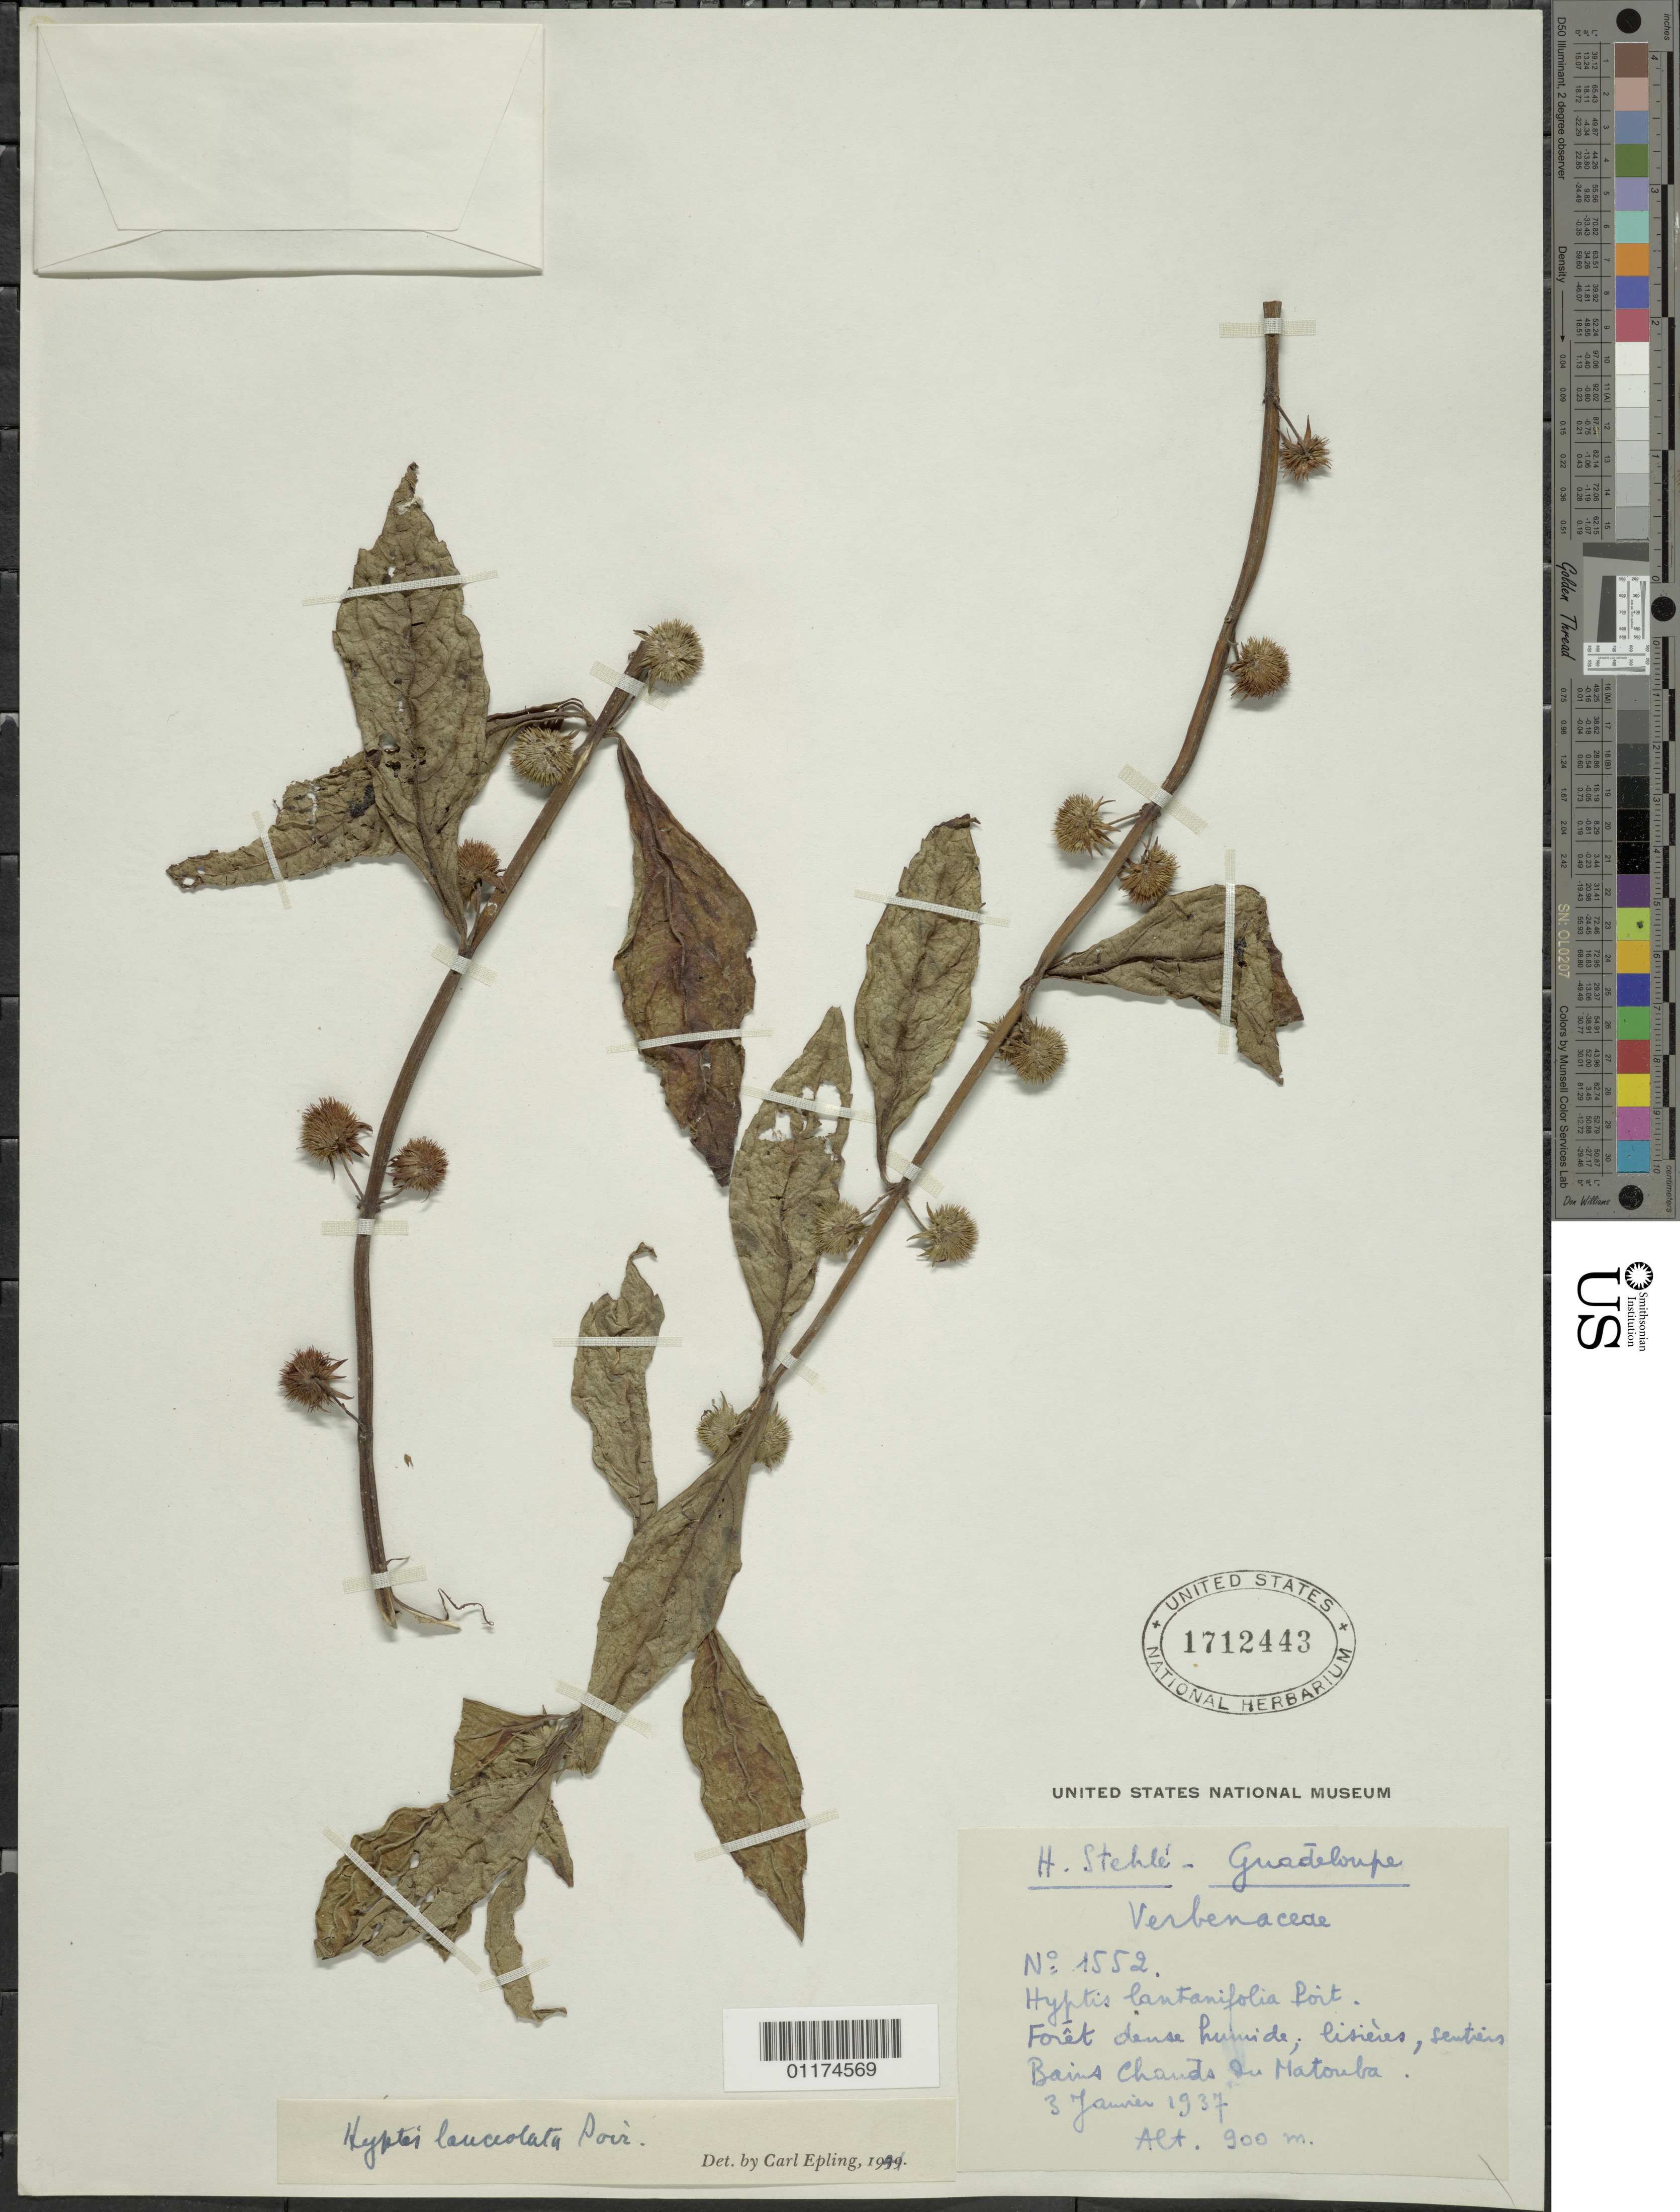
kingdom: Plantae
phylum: Tracheophyta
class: Magnoliopsida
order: Lamiales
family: Lamiaceae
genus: Hyptis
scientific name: Hyptis lanceolata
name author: Poir.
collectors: H. Stehlé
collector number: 1552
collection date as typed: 03 Jan 1937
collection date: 1937-01-03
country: Guadeloupe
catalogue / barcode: US 1712443